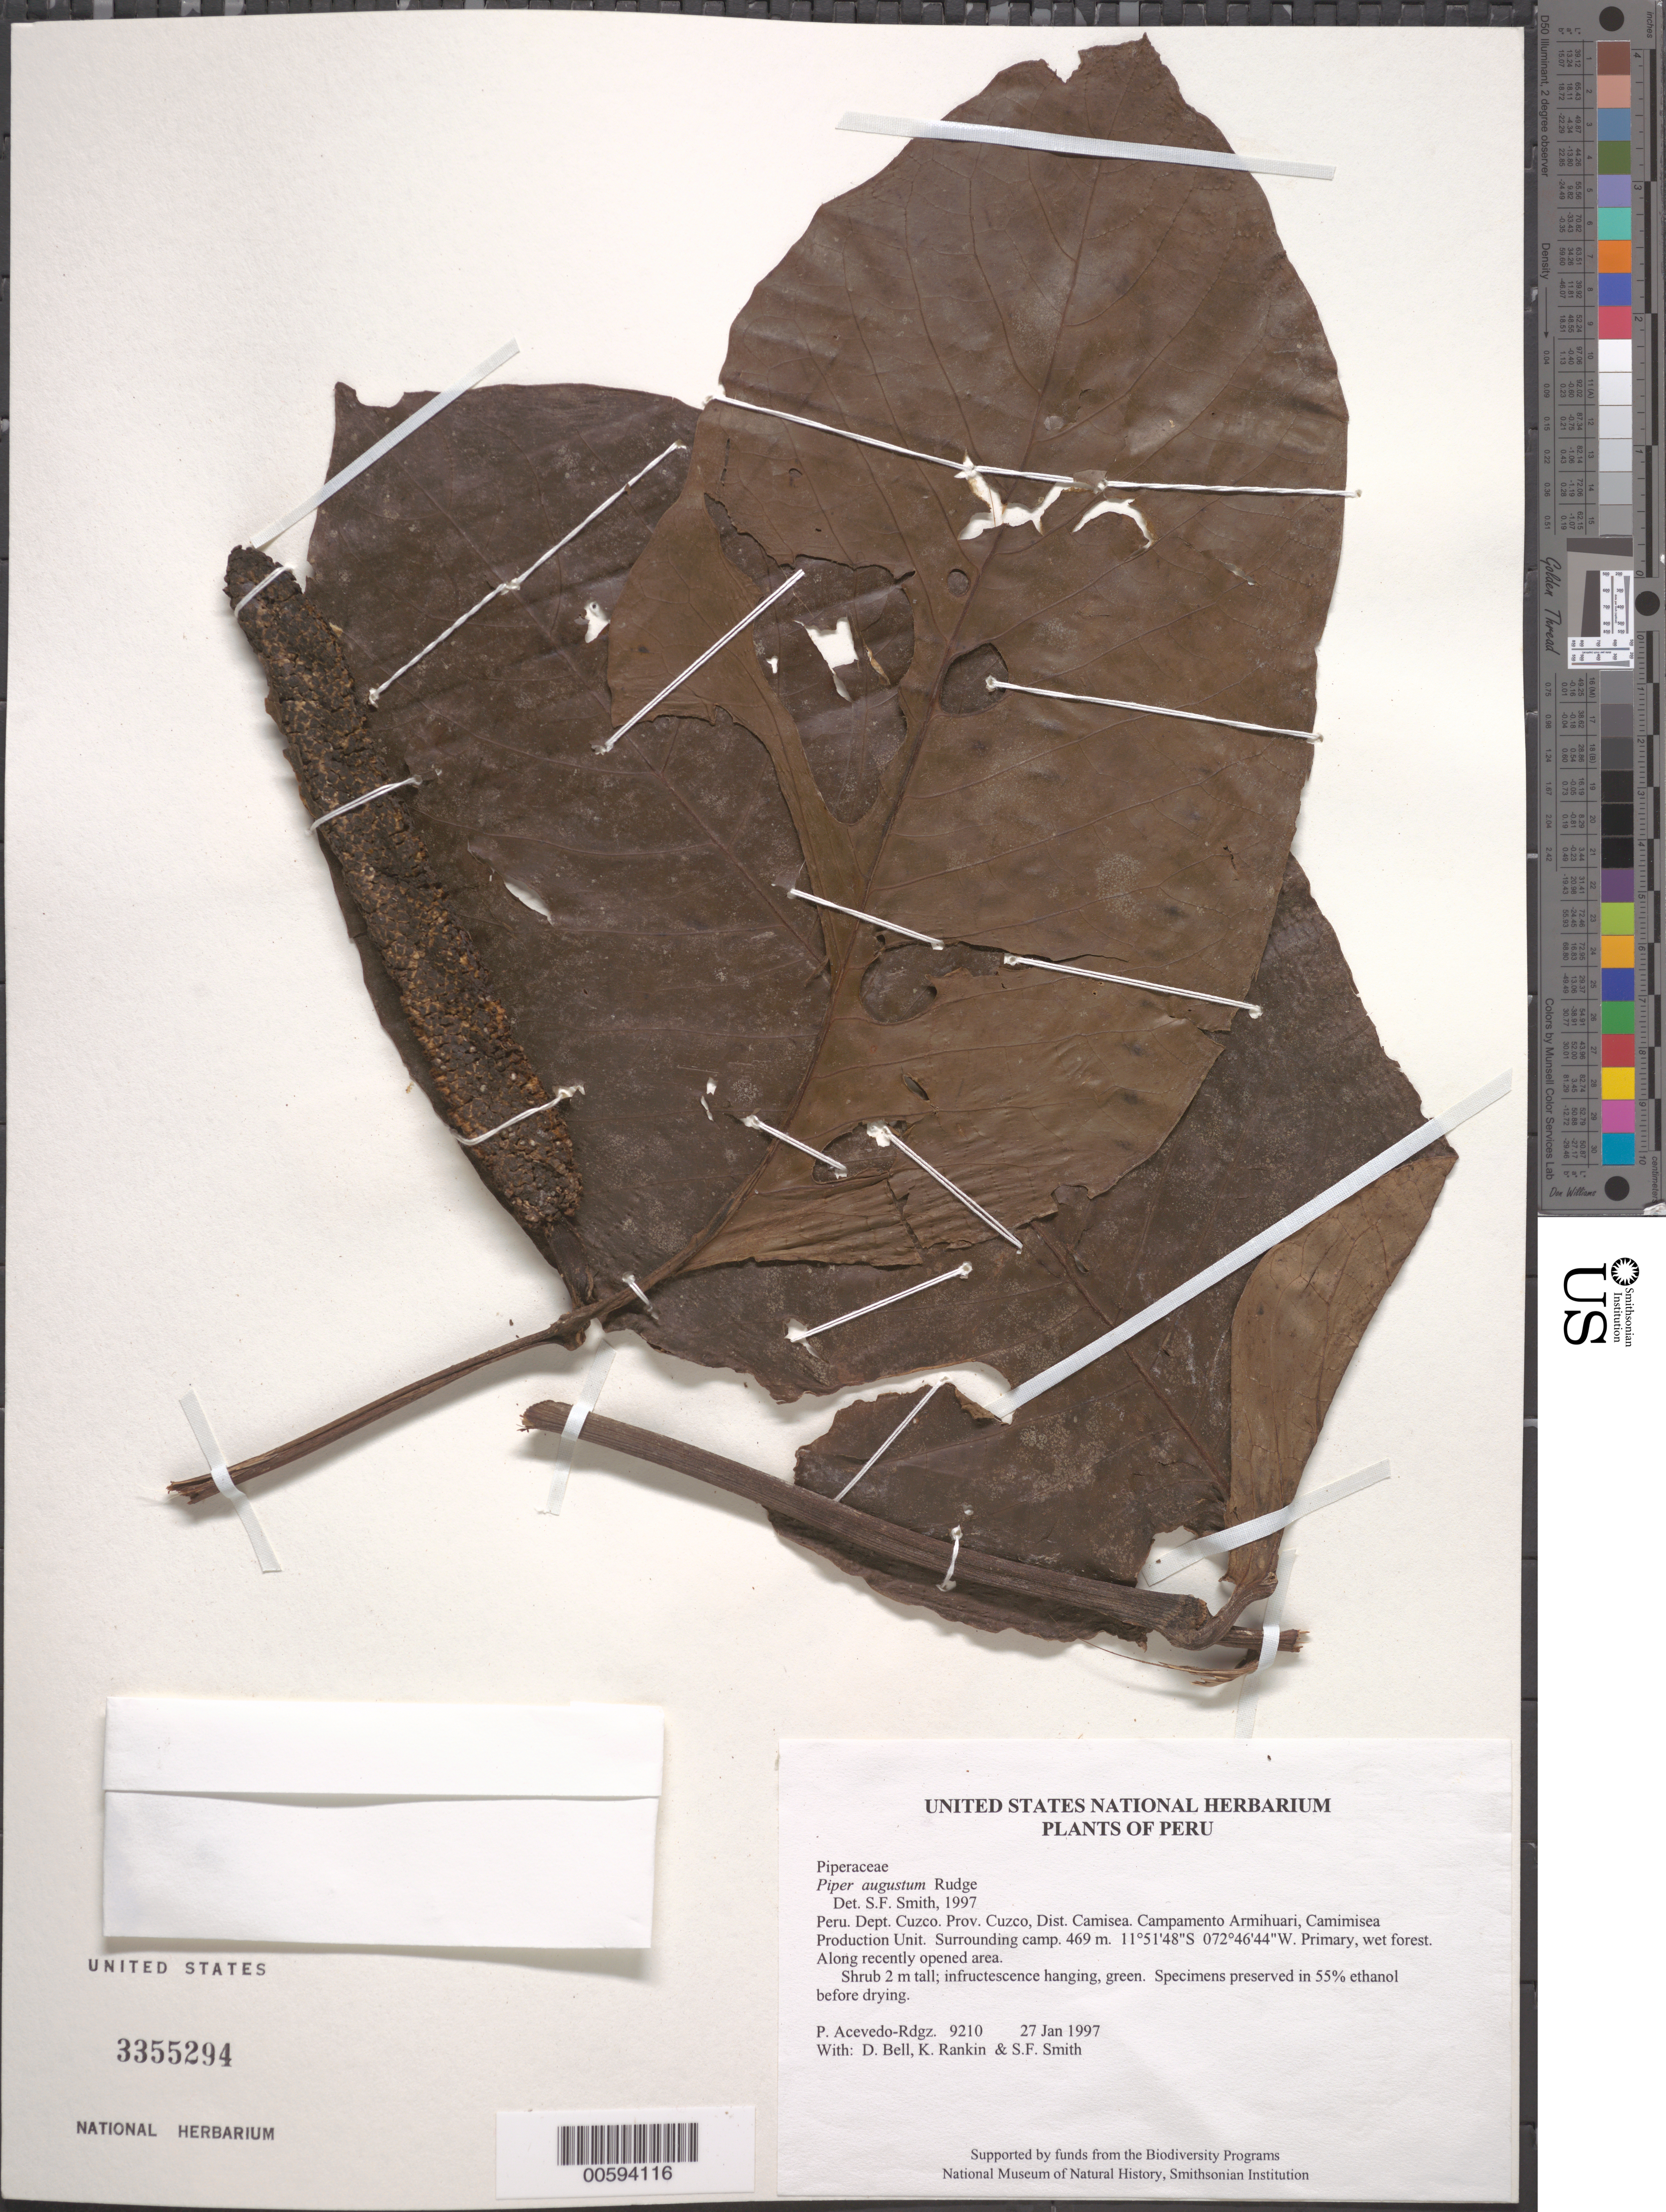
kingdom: Plantae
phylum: Tracheophyta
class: Magnoliopsida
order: Piperales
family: Piperaceae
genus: Piper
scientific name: Piper augustum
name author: Rudge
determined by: Smith, Stephen F., (US), NMNH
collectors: P. Acevedo-Rodr., D. A. Bell, K. B. Rankin & S.F. Smith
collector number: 9210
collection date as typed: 27 Jan 1997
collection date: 1997-01-27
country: Peru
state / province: Cusco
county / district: Cusco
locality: Districto Camisea, Campamento Armihuari, Camimisea Production Unit. Surrounding camp.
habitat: Primary, wet forest. Along recently opened area.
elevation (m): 469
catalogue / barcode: US 3355294